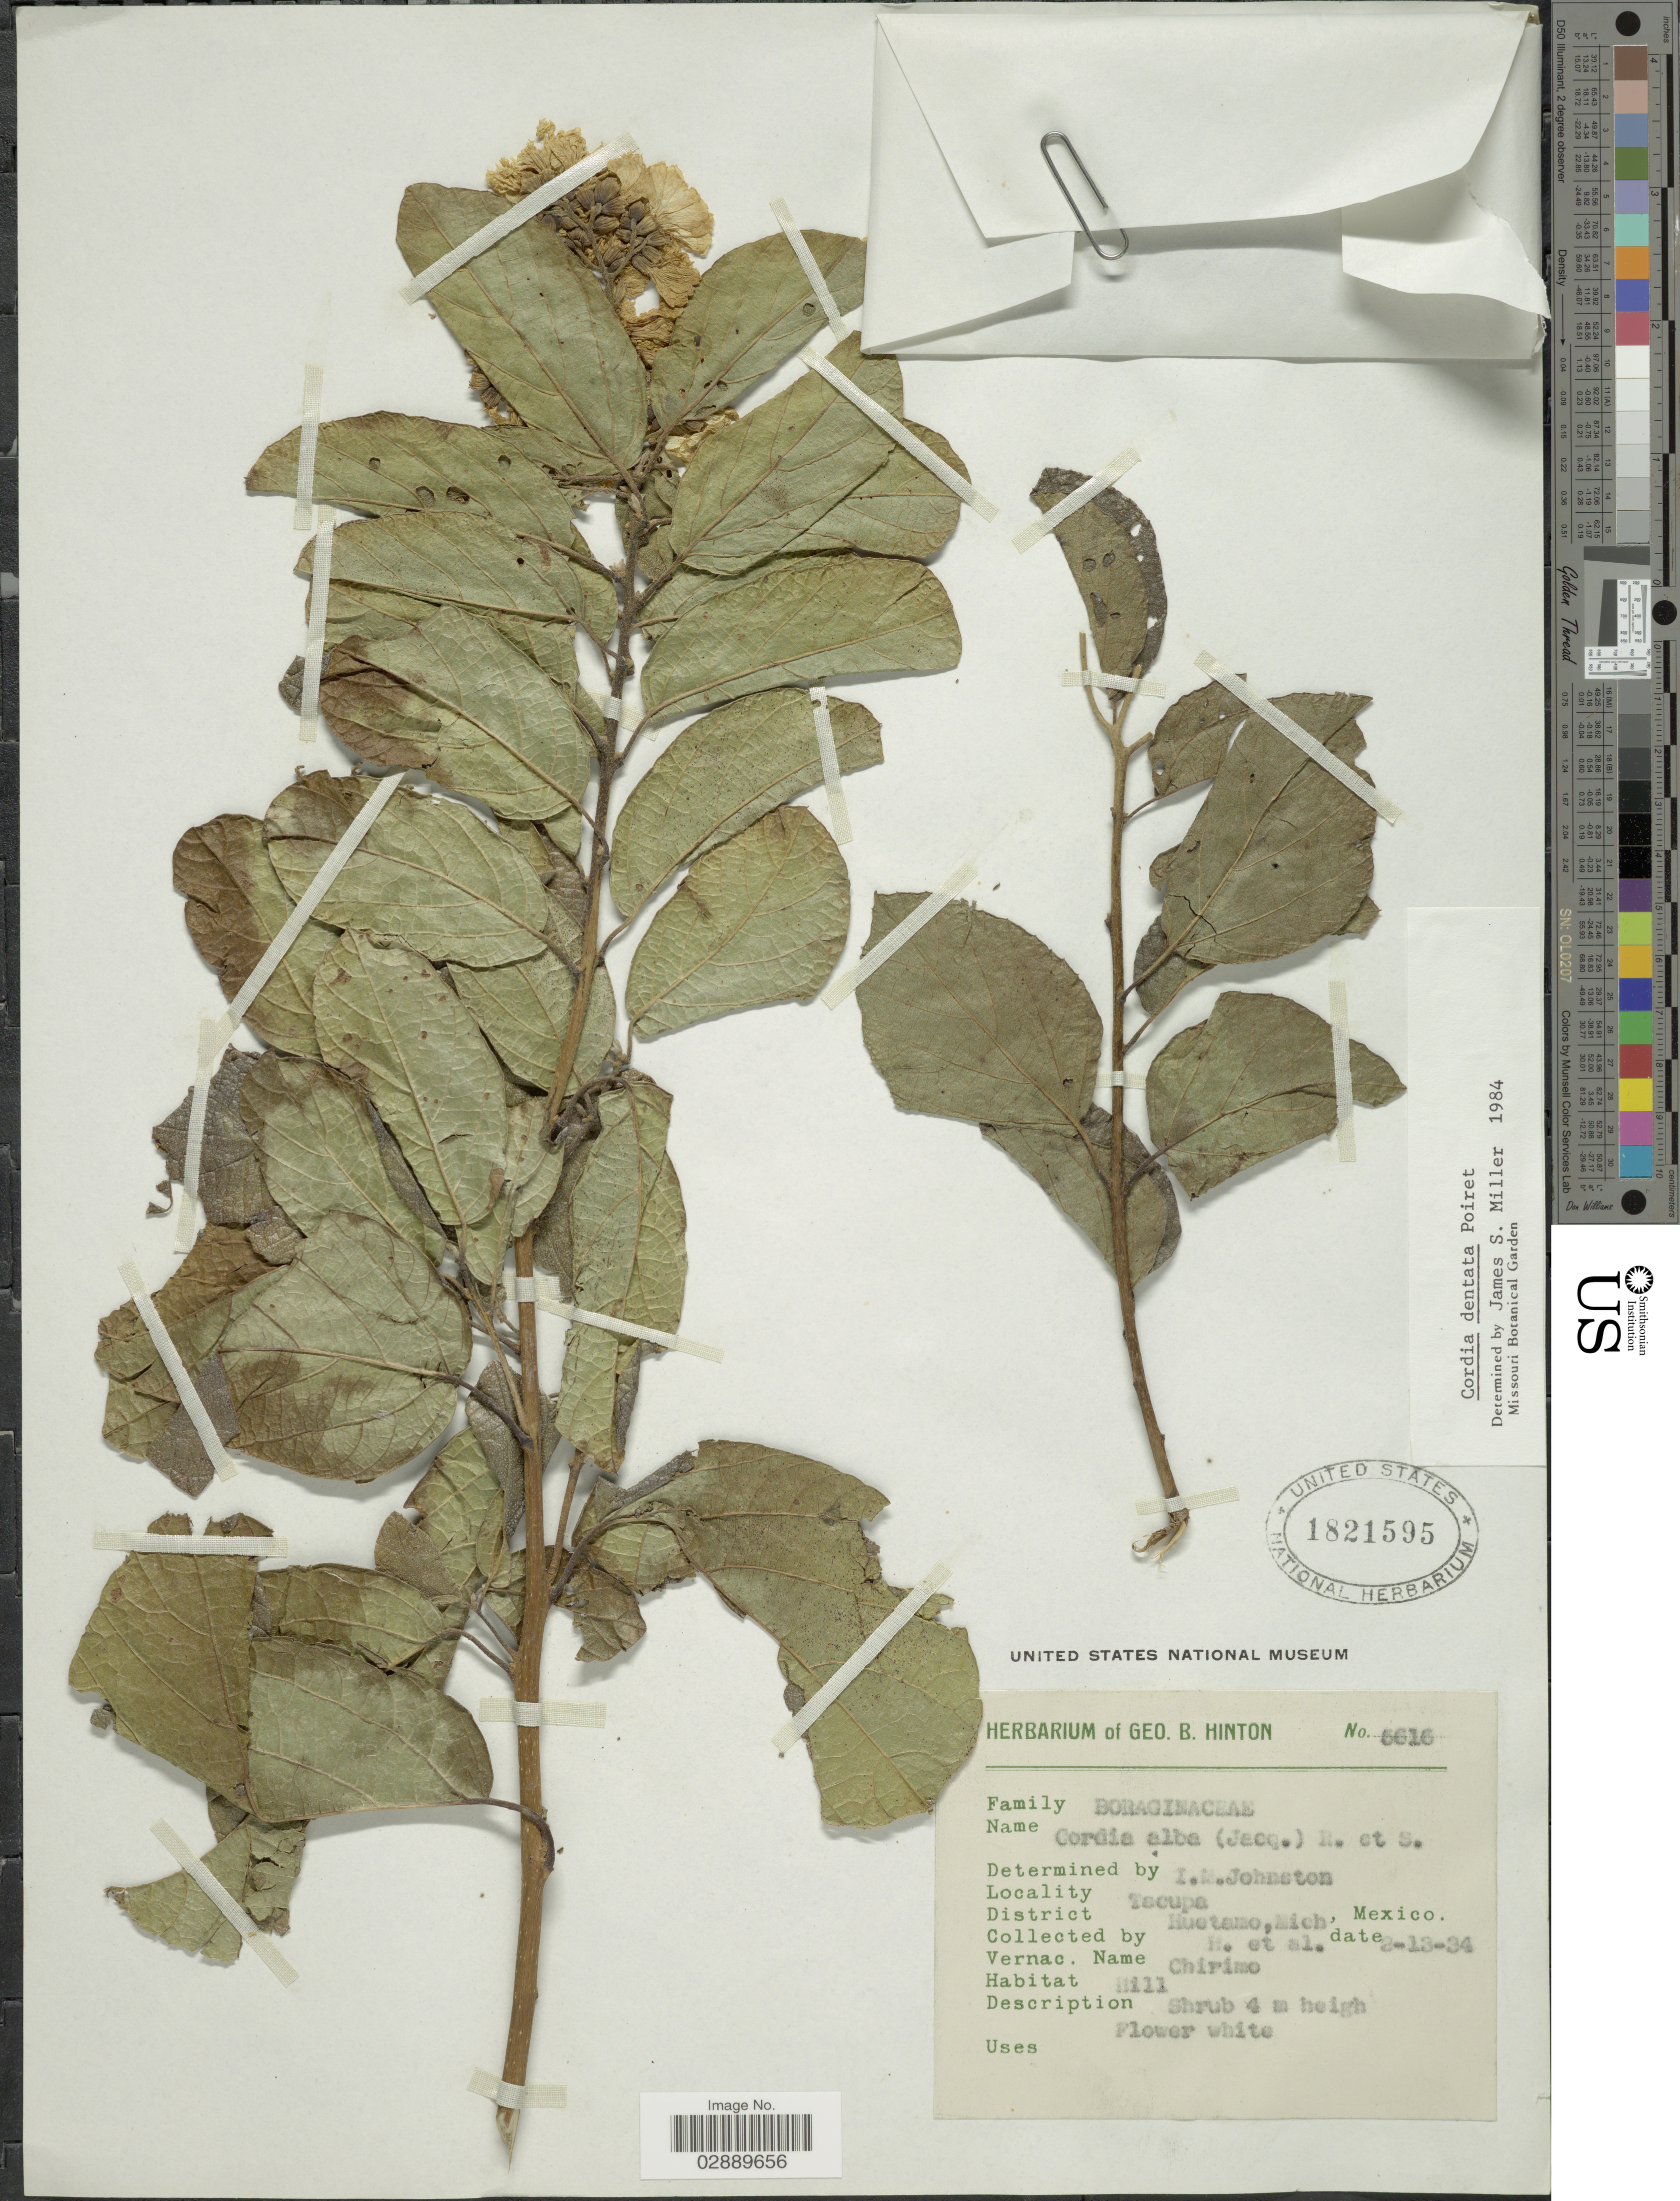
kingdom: Plantae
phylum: Tracheophyta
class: Magnoliopsida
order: Boraginales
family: Cordiaceae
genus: Cordia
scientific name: Cordia dentata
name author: Poir.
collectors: G. B. Hinton & et al.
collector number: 5616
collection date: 1934-02-13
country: Mexico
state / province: Michoacán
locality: Tacupa, District Huetamo.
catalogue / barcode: US 1821595